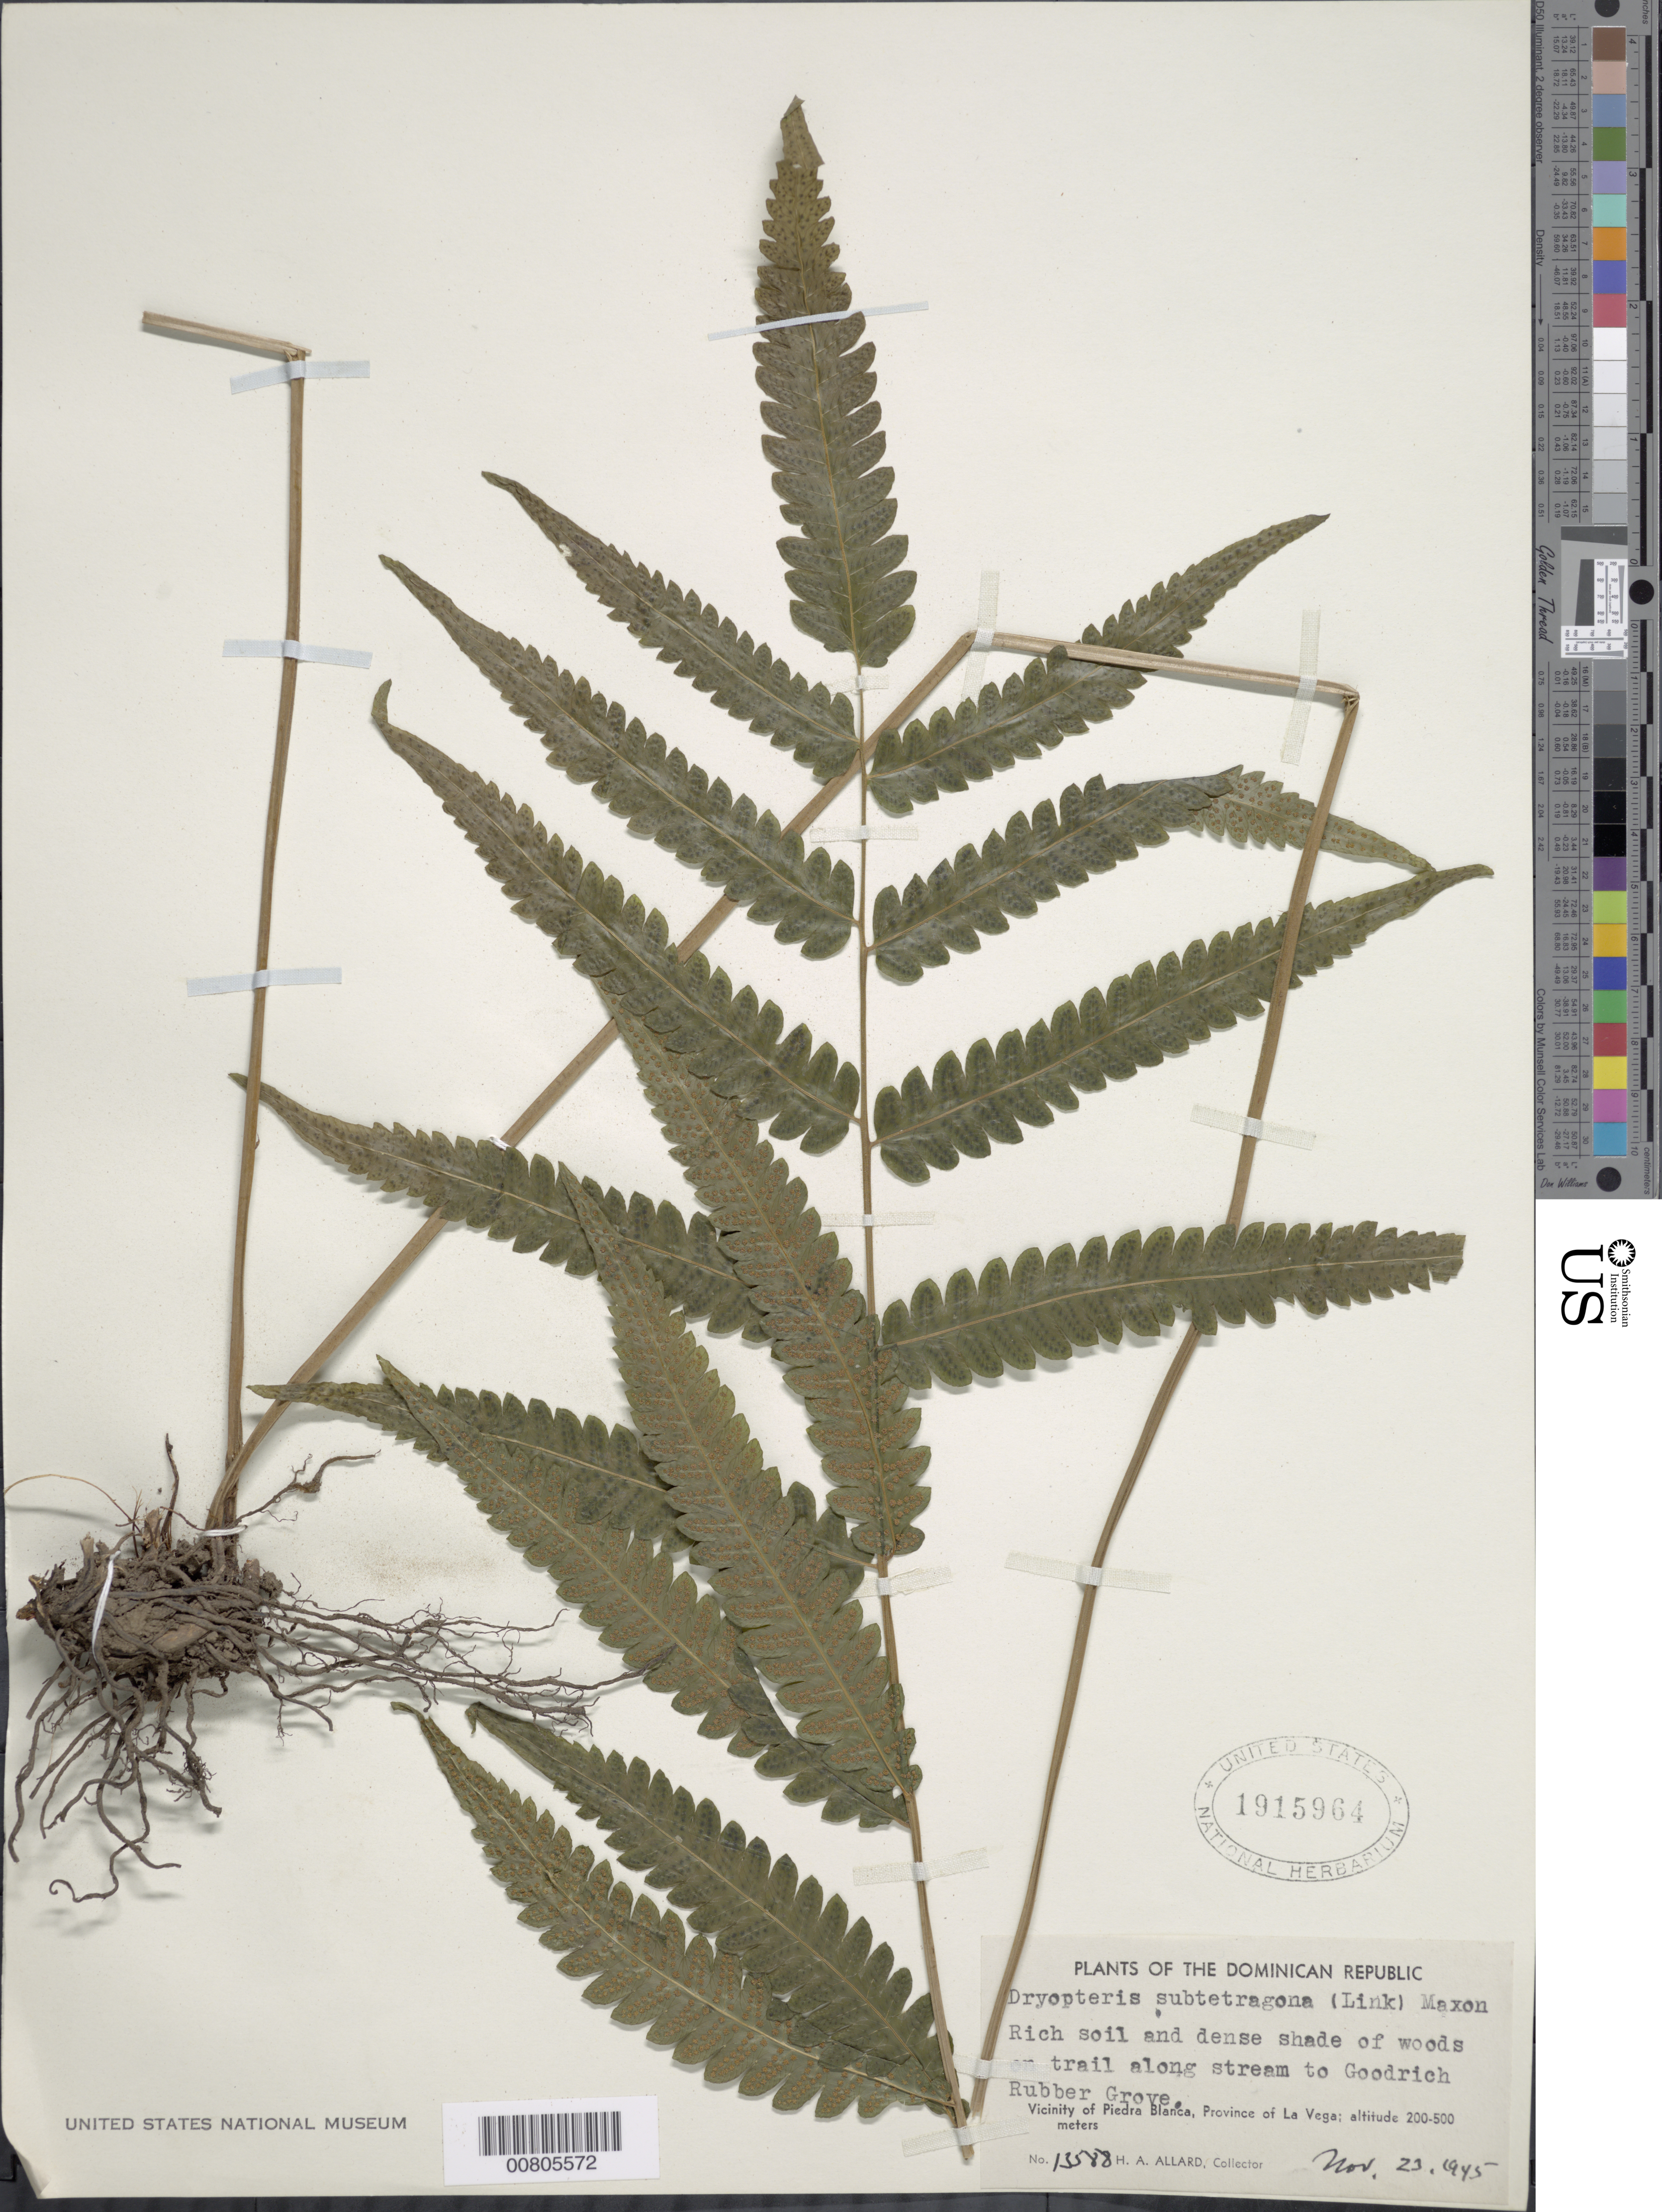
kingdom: Plantae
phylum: Tracheophyta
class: Polypodiopsida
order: Polypodiales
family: Thelypteridaceae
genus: Goniopteris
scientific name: Goniopteris subtetragona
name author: (Link) Vareschi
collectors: H. A. Allard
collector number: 13588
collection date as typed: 23 Nov 1945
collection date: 1945-11-23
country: Dominican Republic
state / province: La Vega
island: Hispaniola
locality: Piedra Blanca vicinity, trail to Goodrich Rubber Grove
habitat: Rich soil and dense shade of woods on trail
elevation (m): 200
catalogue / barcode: US 1915964